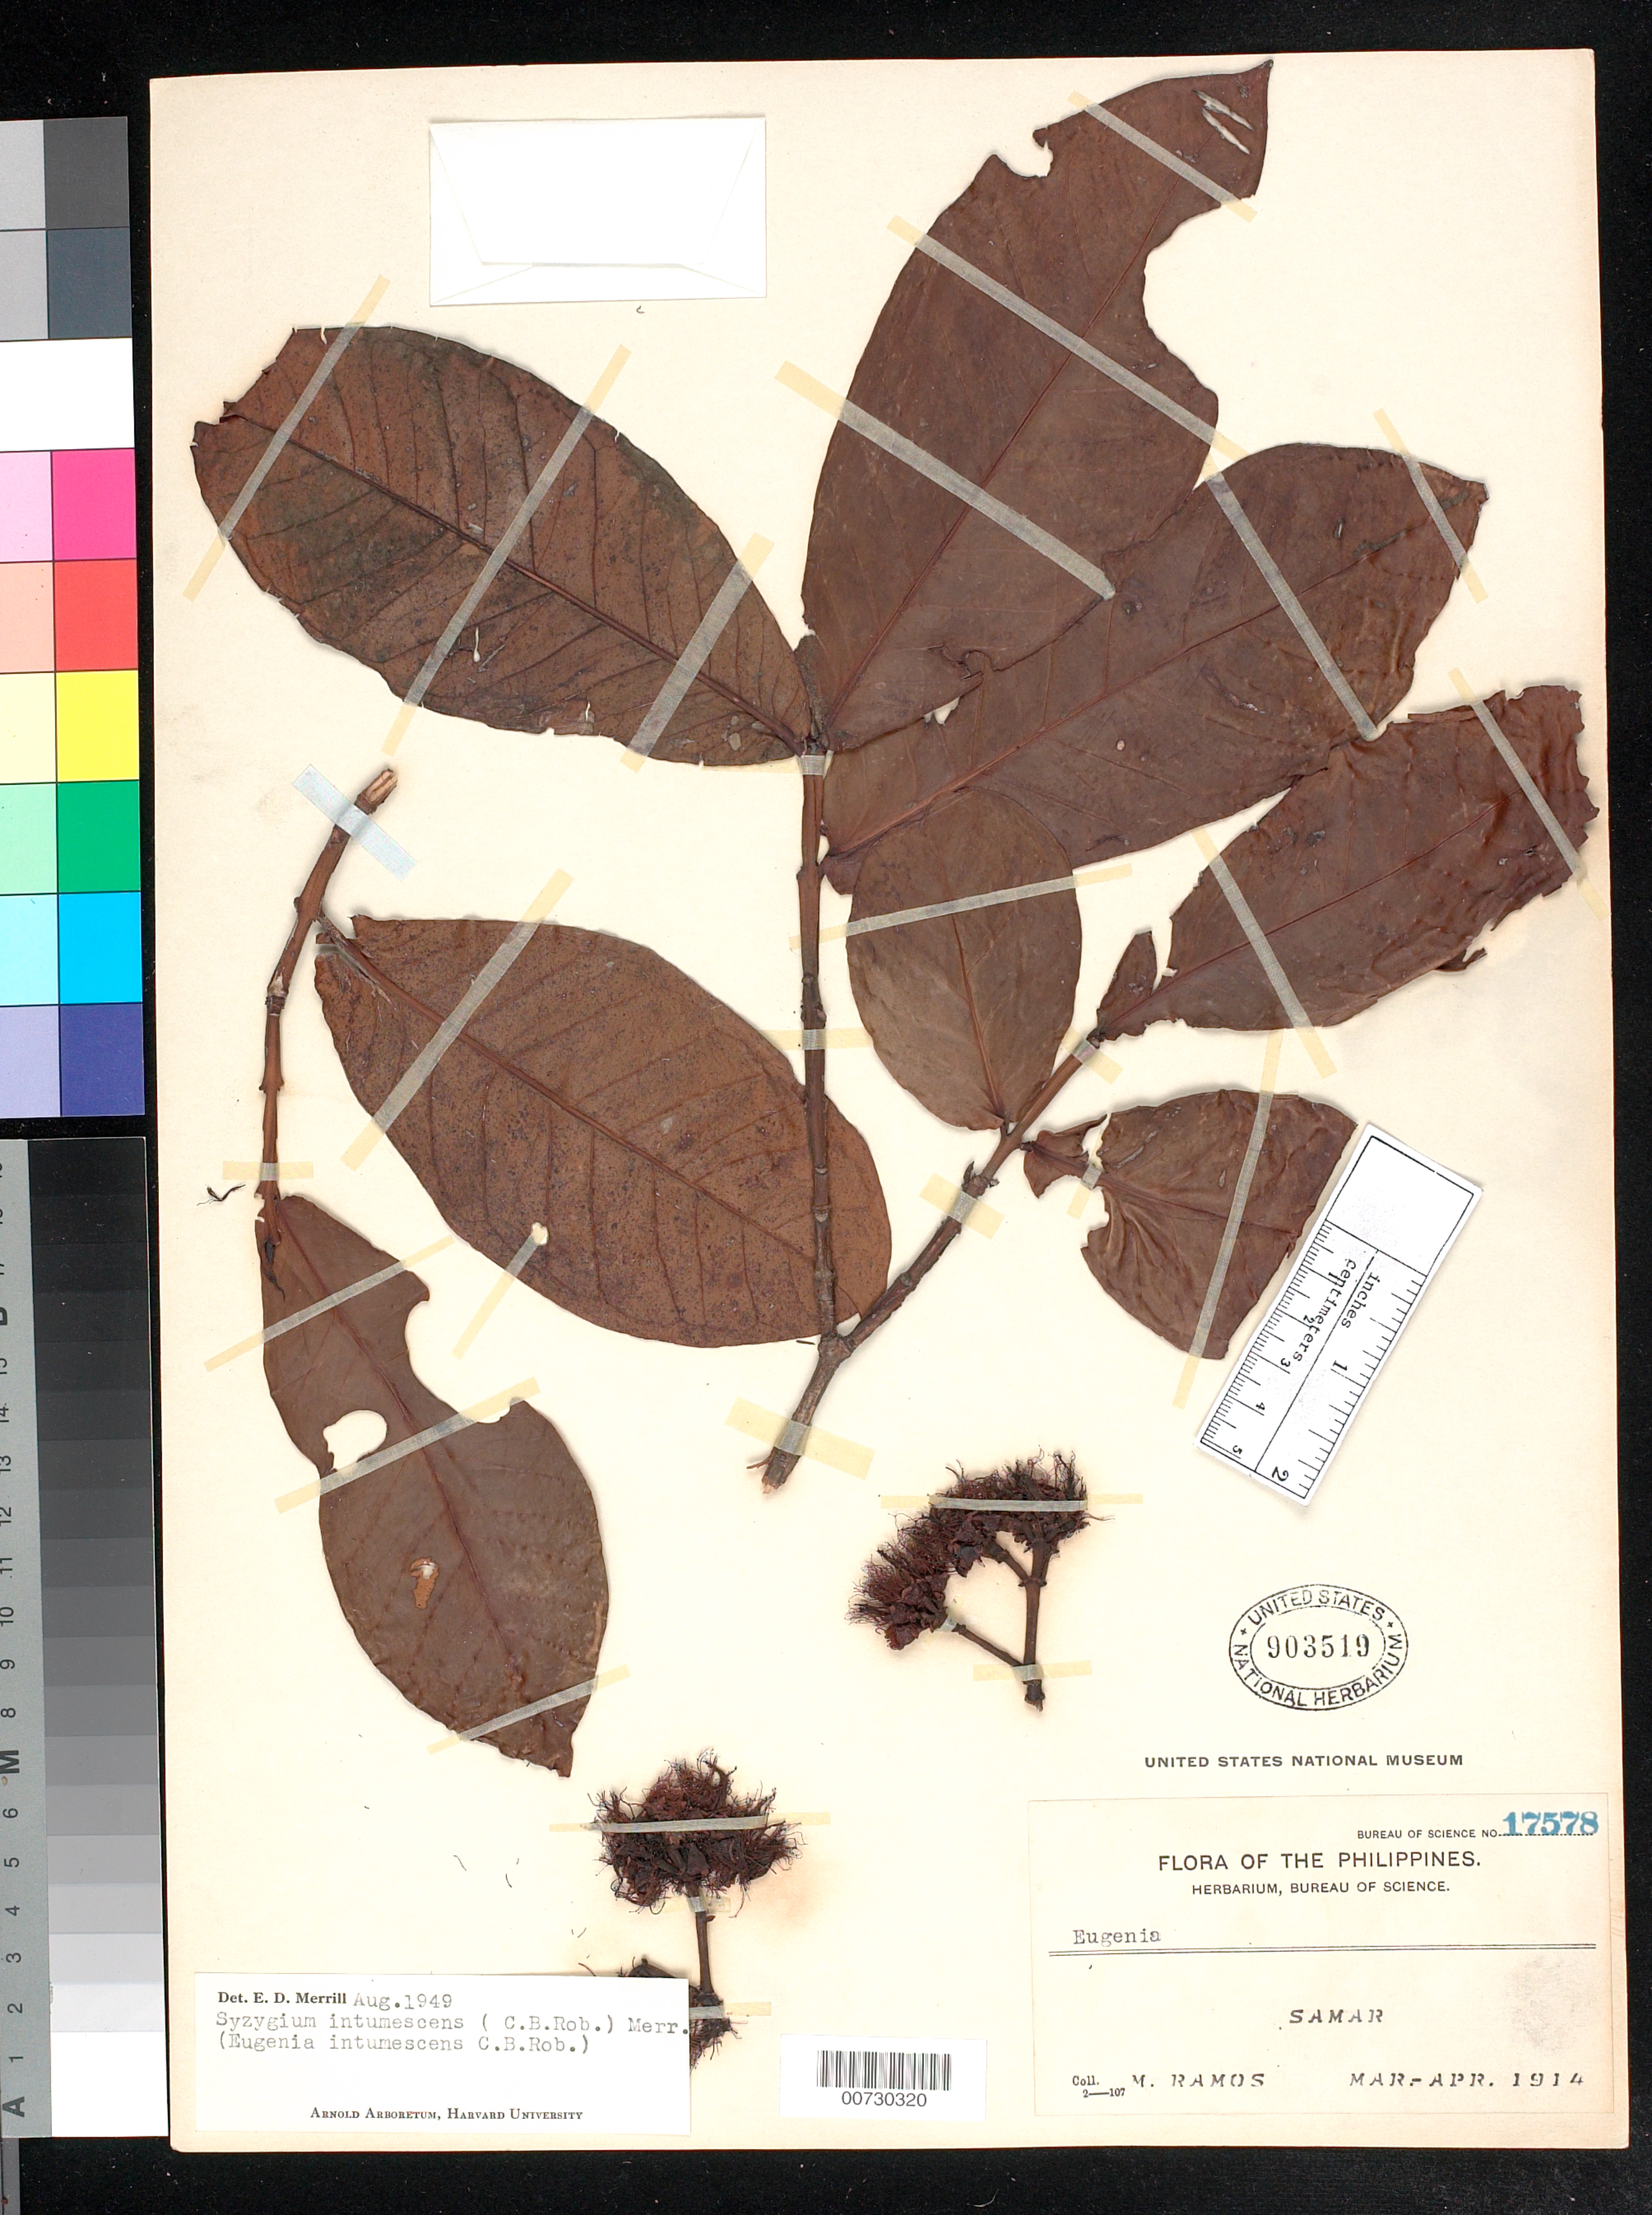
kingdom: Plantae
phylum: Tracheophyta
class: Magnoliopsida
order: Myrtales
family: Myrtaceae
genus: Syzygium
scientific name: Syzygium intumescens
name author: (C.B. Rob.) Merr.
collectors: M. Ramos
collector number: Bur. Sci. 17578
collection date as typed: Mar 1914 to -- Apr 1914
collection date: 1914-03/1914-04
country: Philippines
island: Samar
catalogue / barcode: US 903519